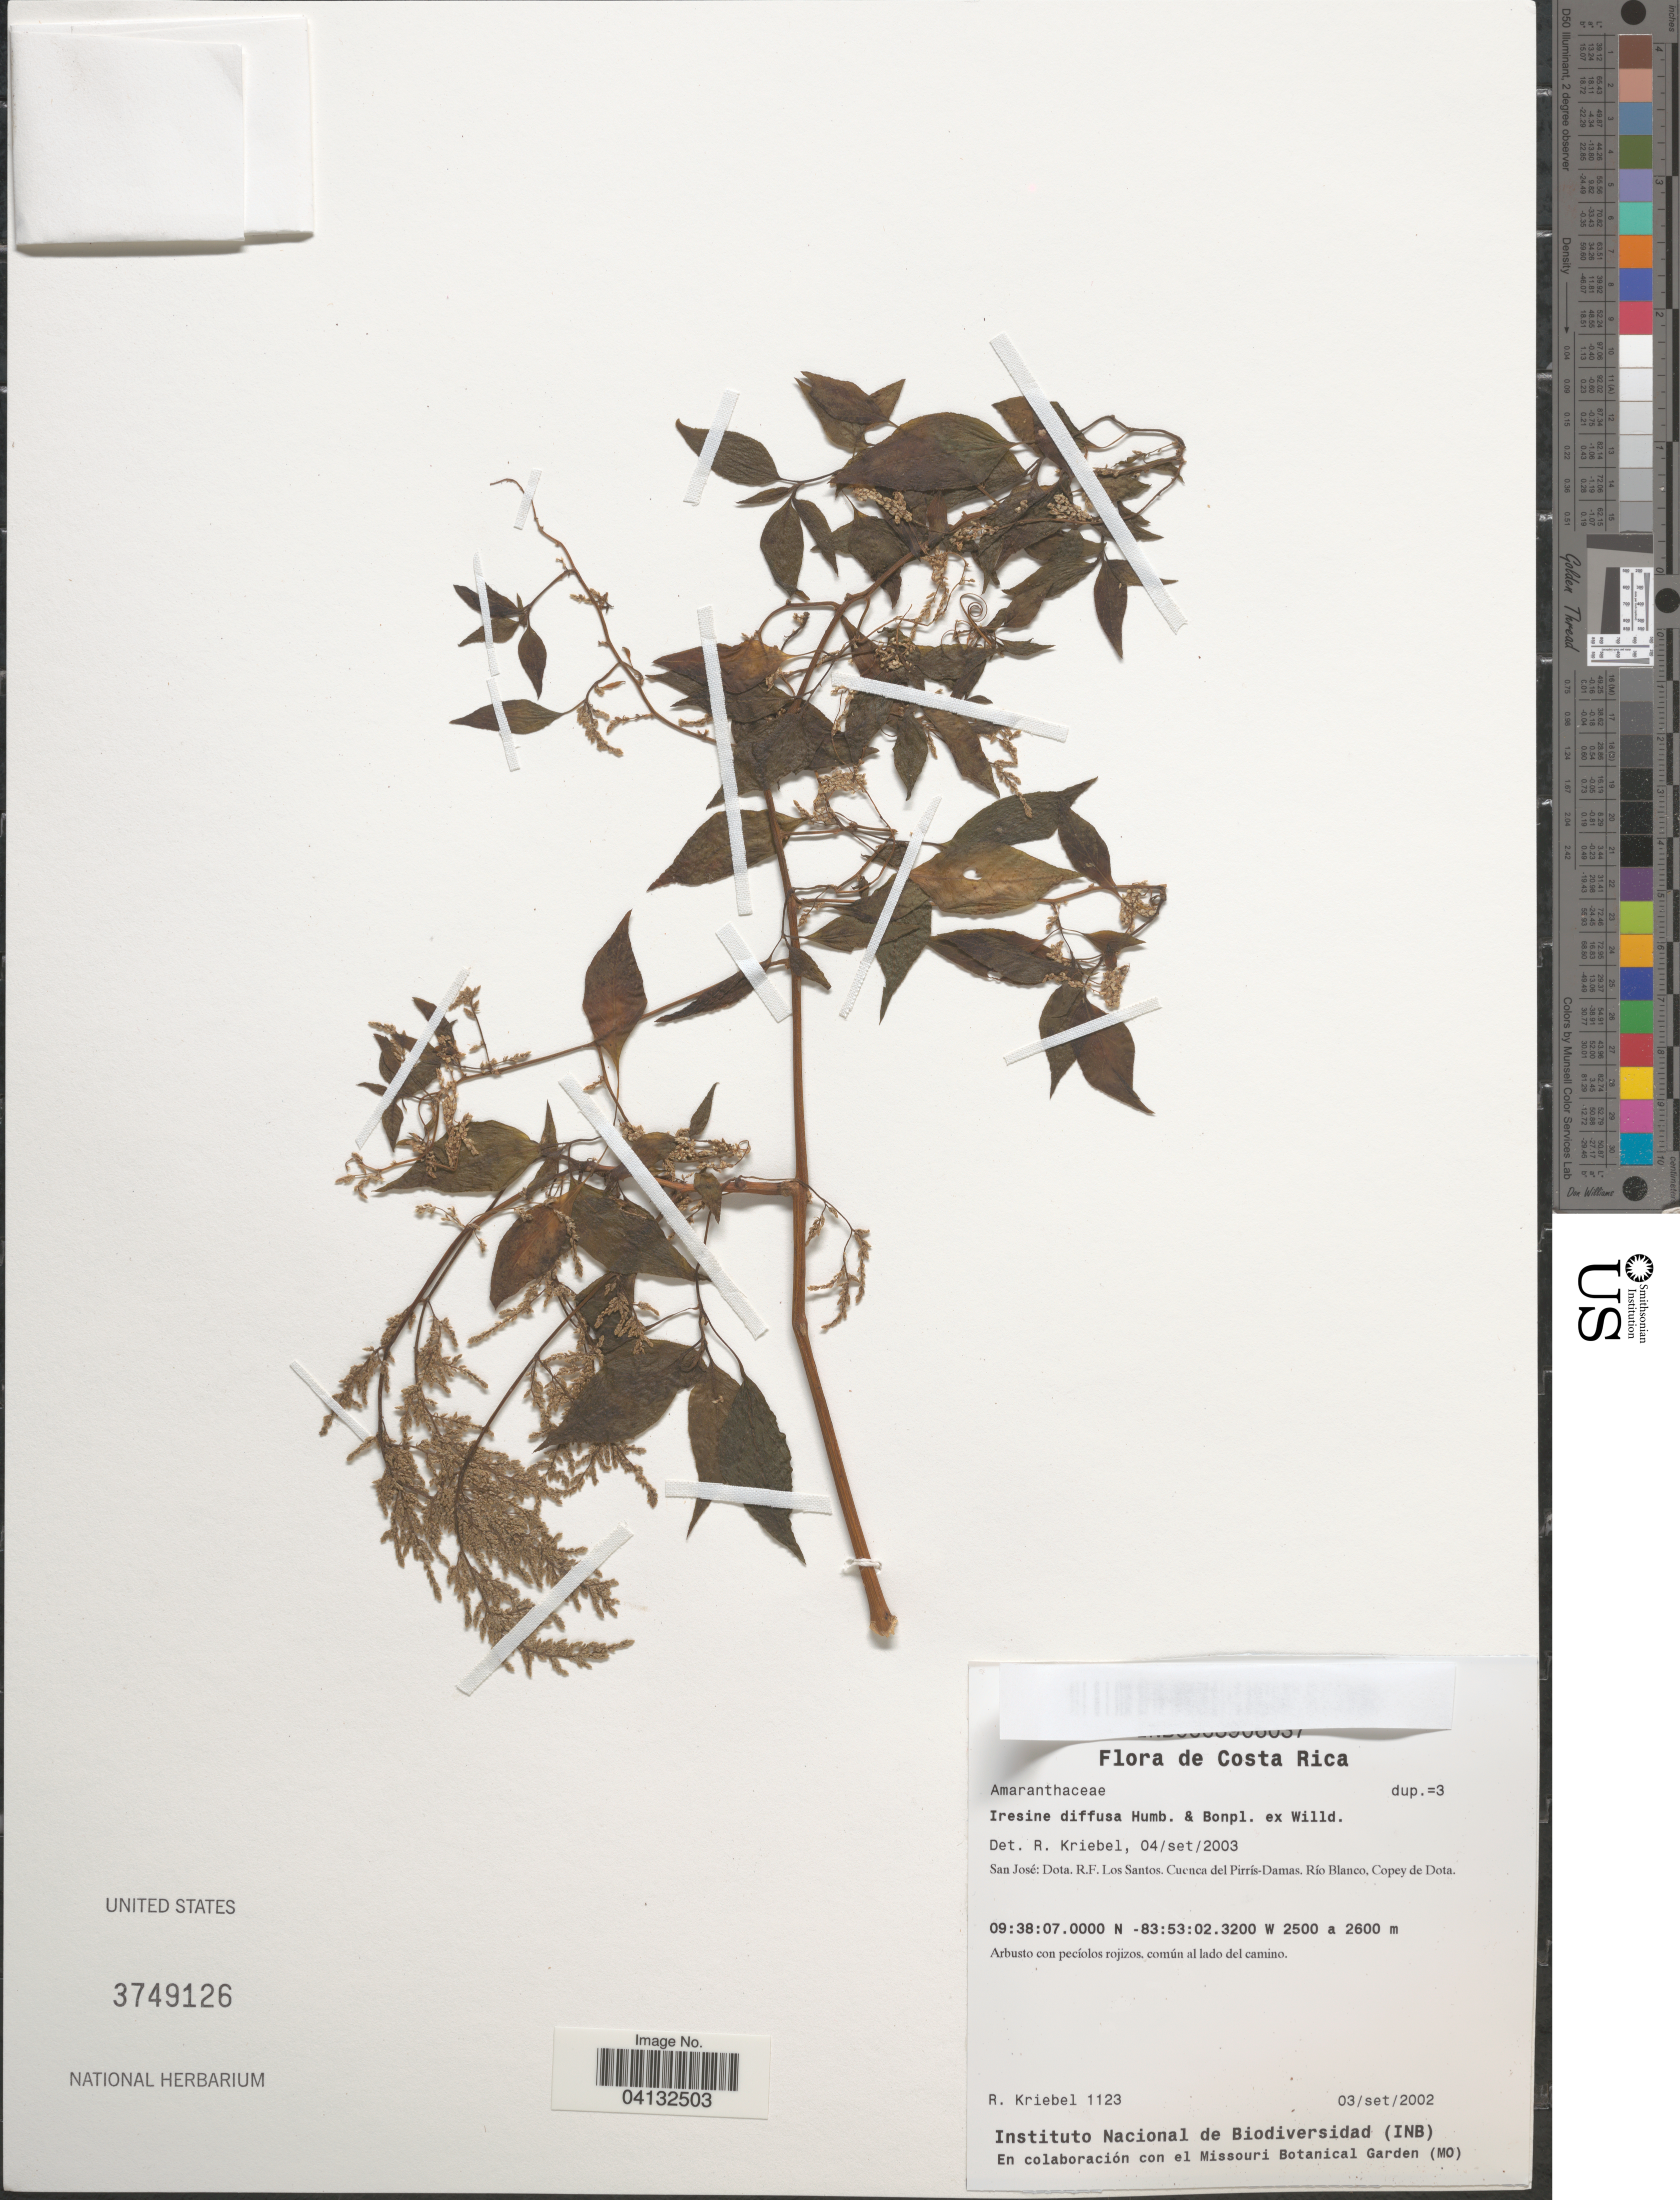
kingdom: Plantae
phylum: Tracheophyta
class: Magnoliopsida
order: Caryophyllales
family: Amaranthaceae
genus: Iresine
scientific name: Iresine diffusa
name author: Humb. & Bonpl. ex Willd.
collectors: R. Kriebel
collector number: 1123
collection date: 2002-09-03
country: Costa Rica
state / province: San José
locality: Dota. R.F. Los Santos. Cuenca del Pirrís-Damas. Río Blanco, Copey de Dota.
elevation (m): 2500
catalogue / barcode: US 3749126